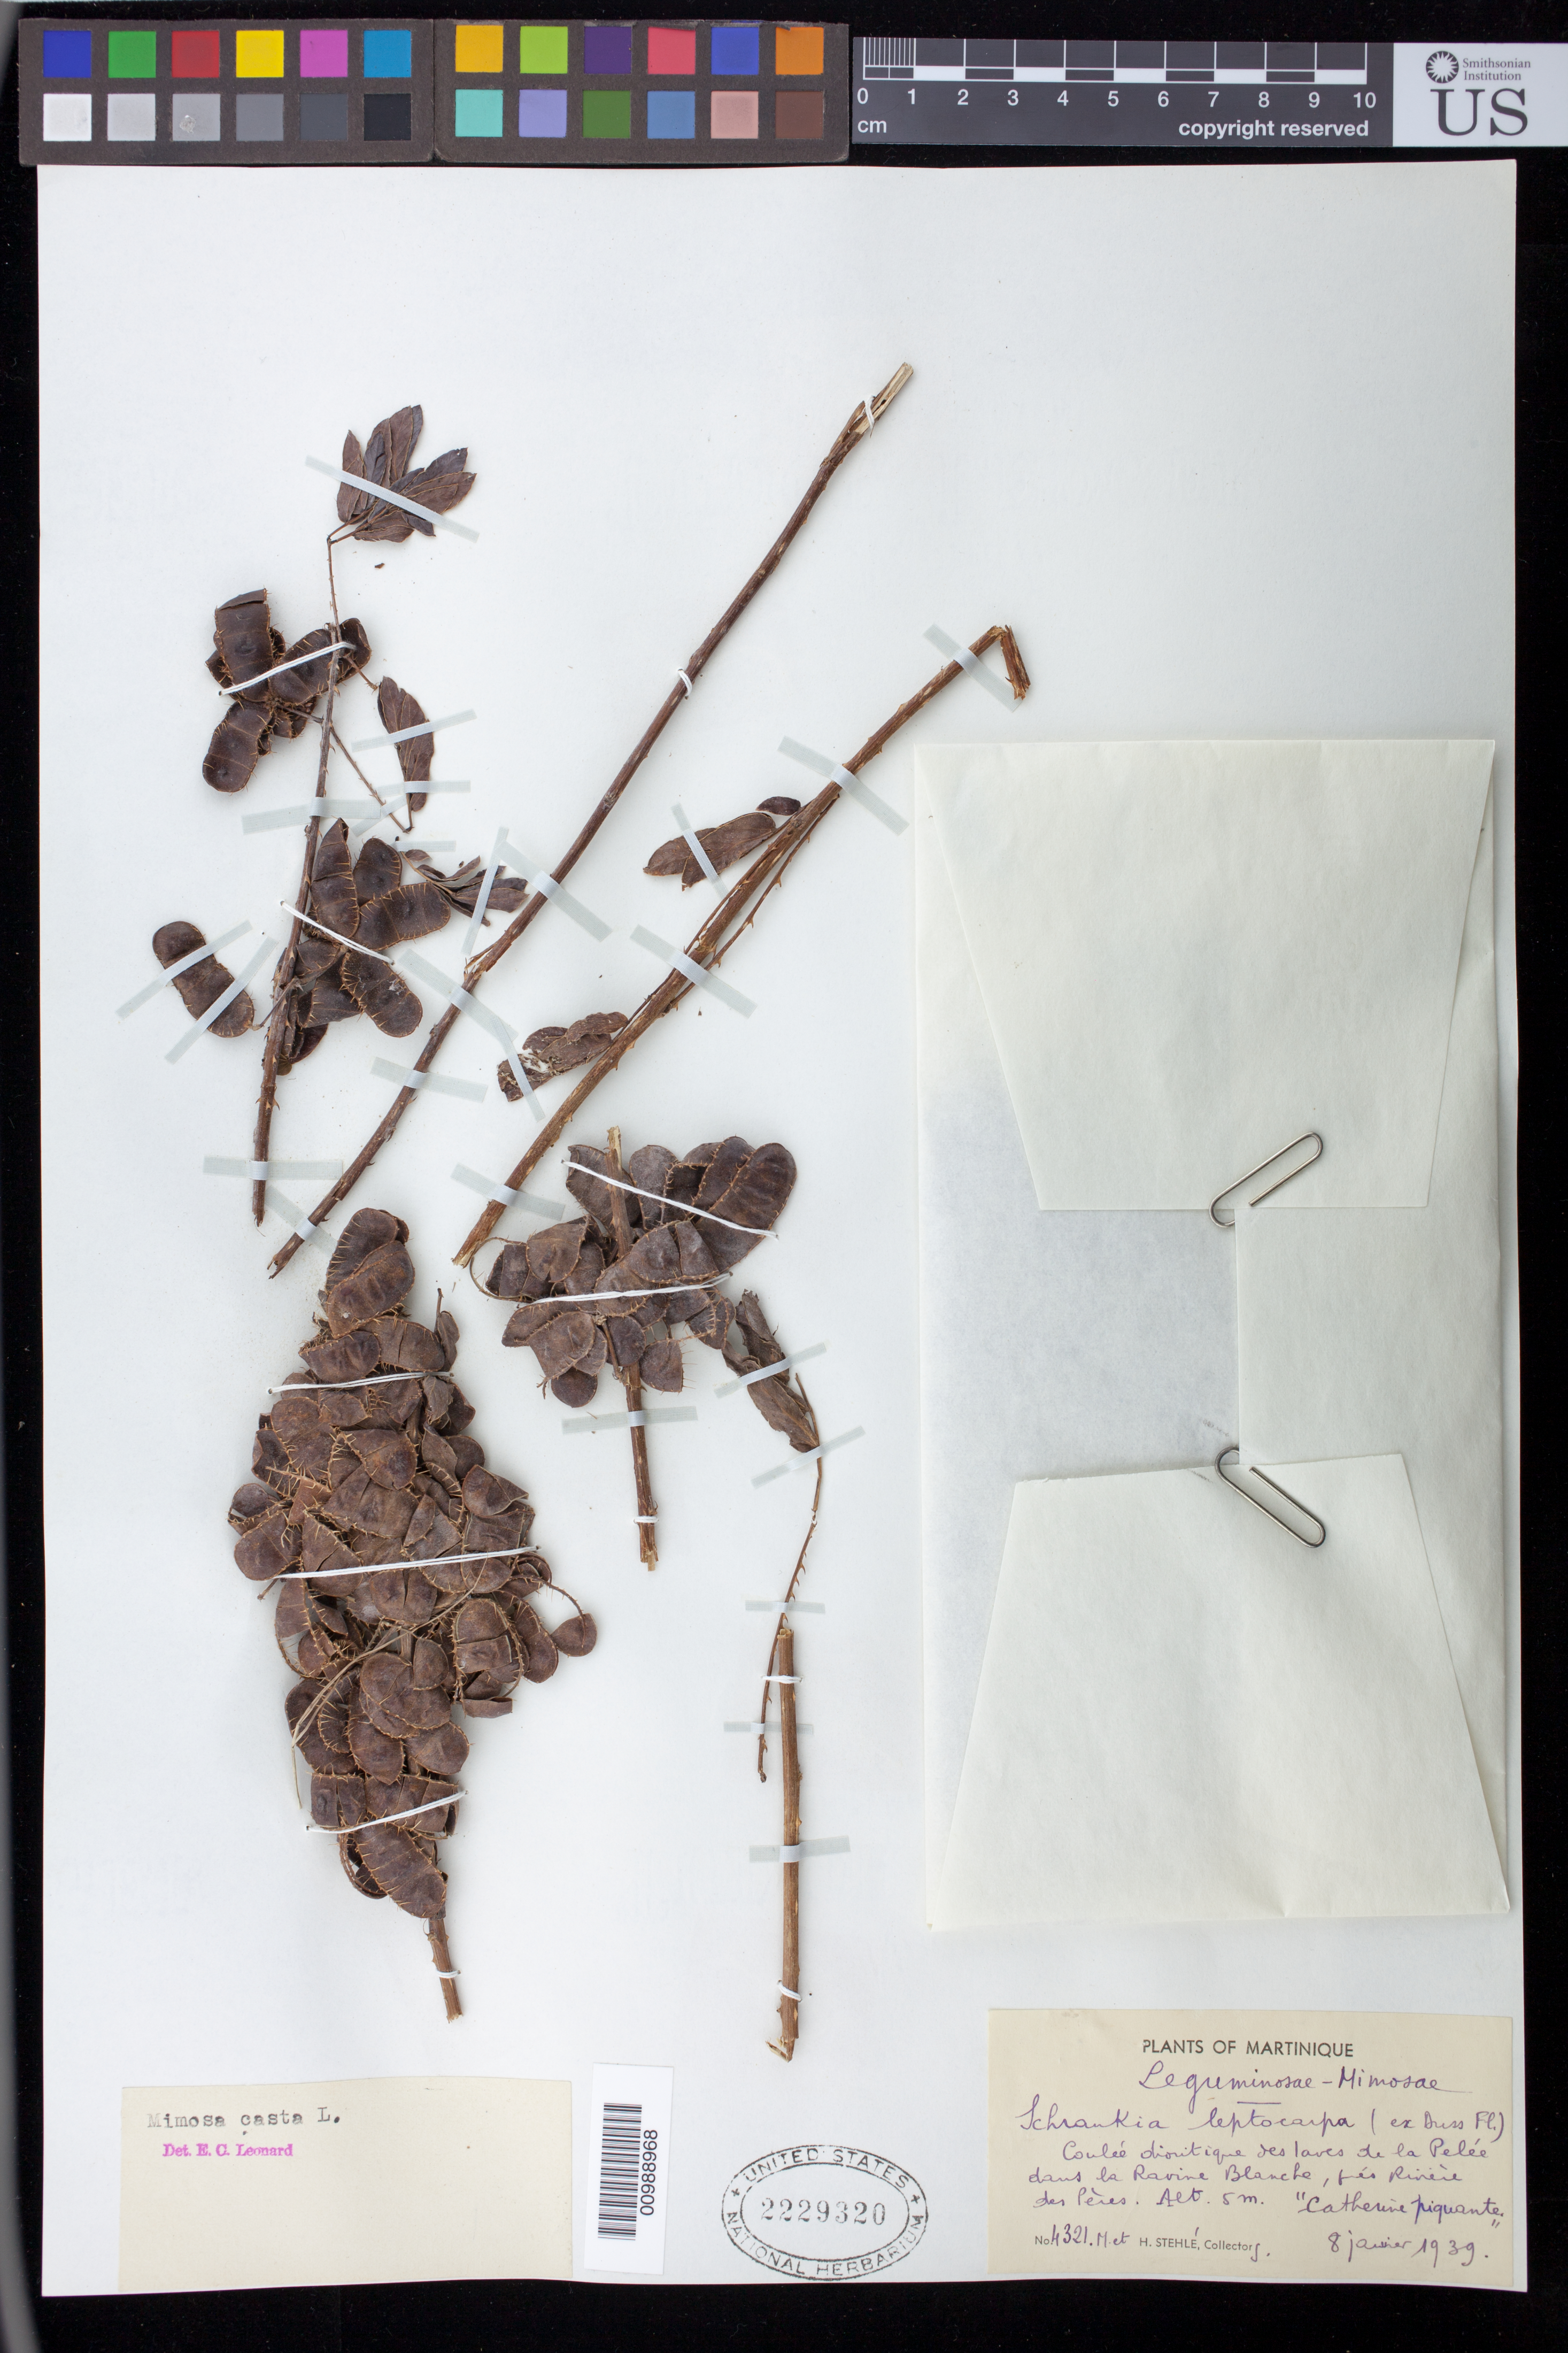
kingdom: Plantae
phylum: Tracheophyta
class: Magnoliopsida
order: Fabales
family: Fabaceae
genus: Mimosa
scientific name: Mimosa casta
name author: L.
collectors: H. Stehlé & M. Stehlé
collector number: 4321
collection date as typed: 08 Jan 1939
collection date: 1939-01-08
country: Martinique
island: Martinique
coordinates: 0 N, 0 E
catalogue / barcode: US 2229320